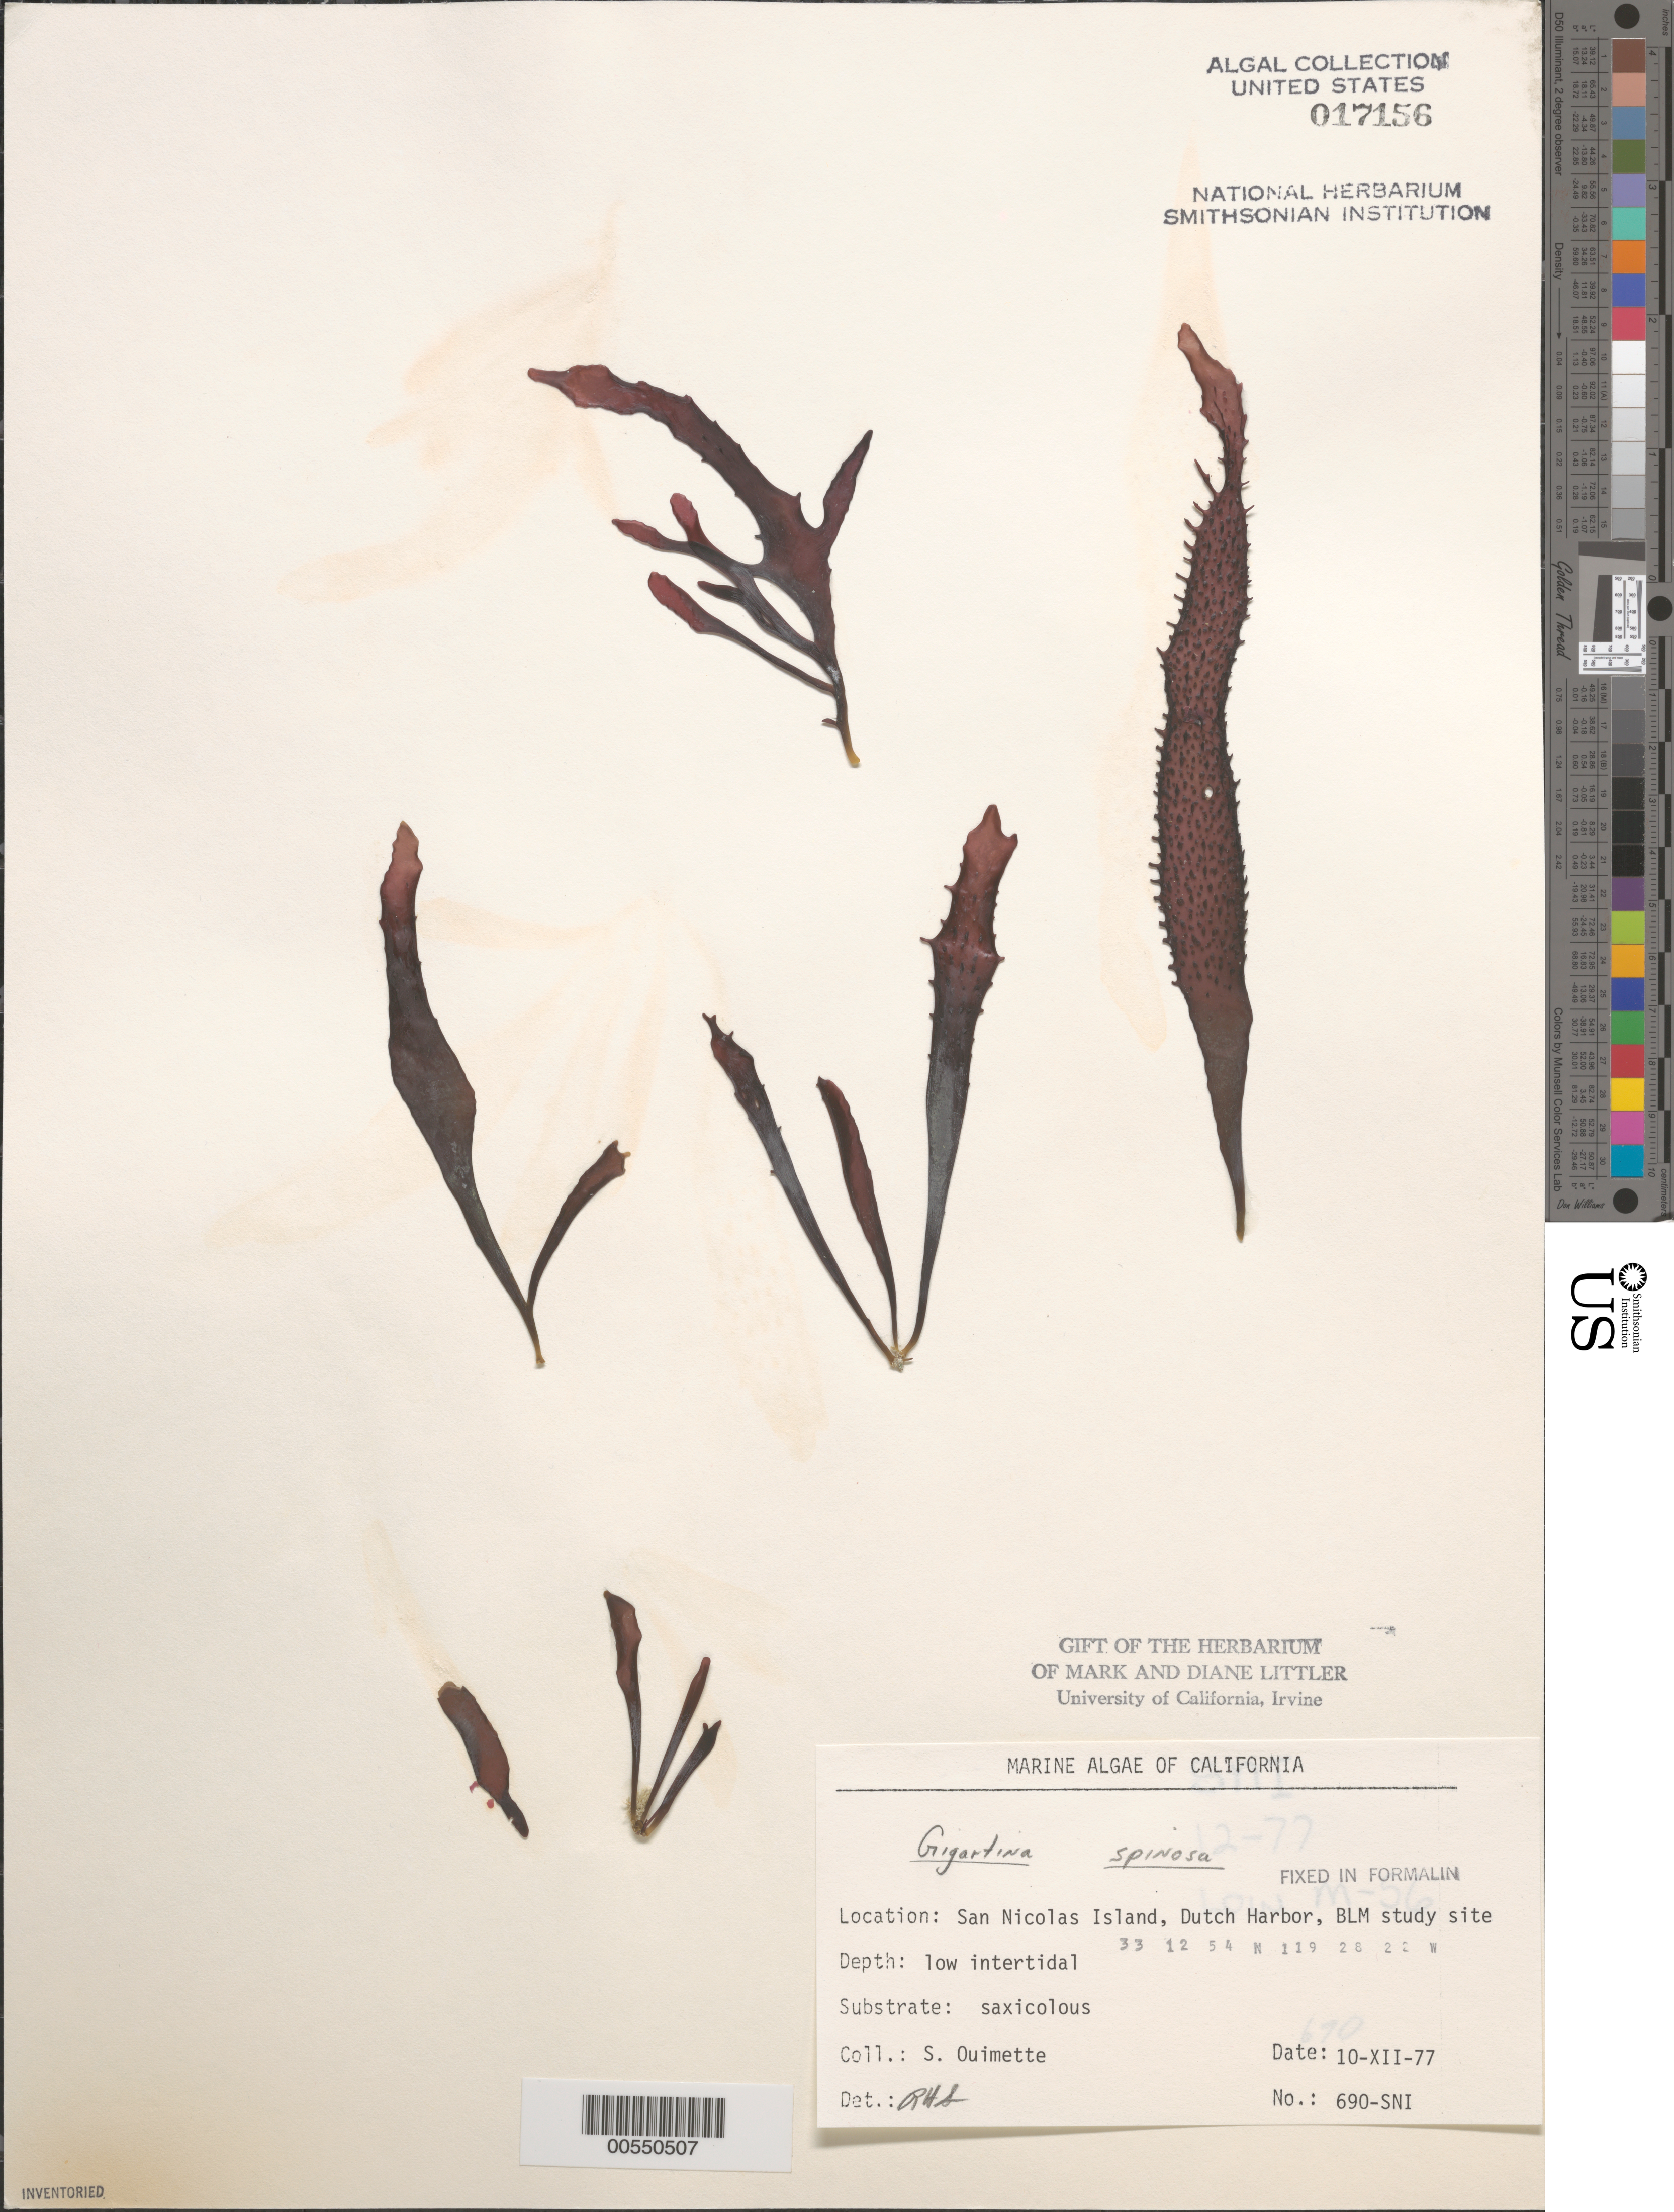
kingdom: Plantae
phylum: Rhodophyta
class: Florideophyceae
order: Gigartinales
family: Gigartinaceae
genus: Chondracanthus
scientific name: Chondracanthus spinosus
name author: (Kütz.) Guiry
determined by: Algae name updating Project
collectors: S. Ouimette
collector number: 690-sni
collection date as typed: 10 Dec 1977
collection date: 1977-12-10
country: United States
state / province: California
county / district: Ventura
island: San Nicolas Island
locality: Dutch Harbor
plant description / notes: BLM-SOCALBIGHT Rocky Intertidal Survey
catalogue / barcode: US 17156